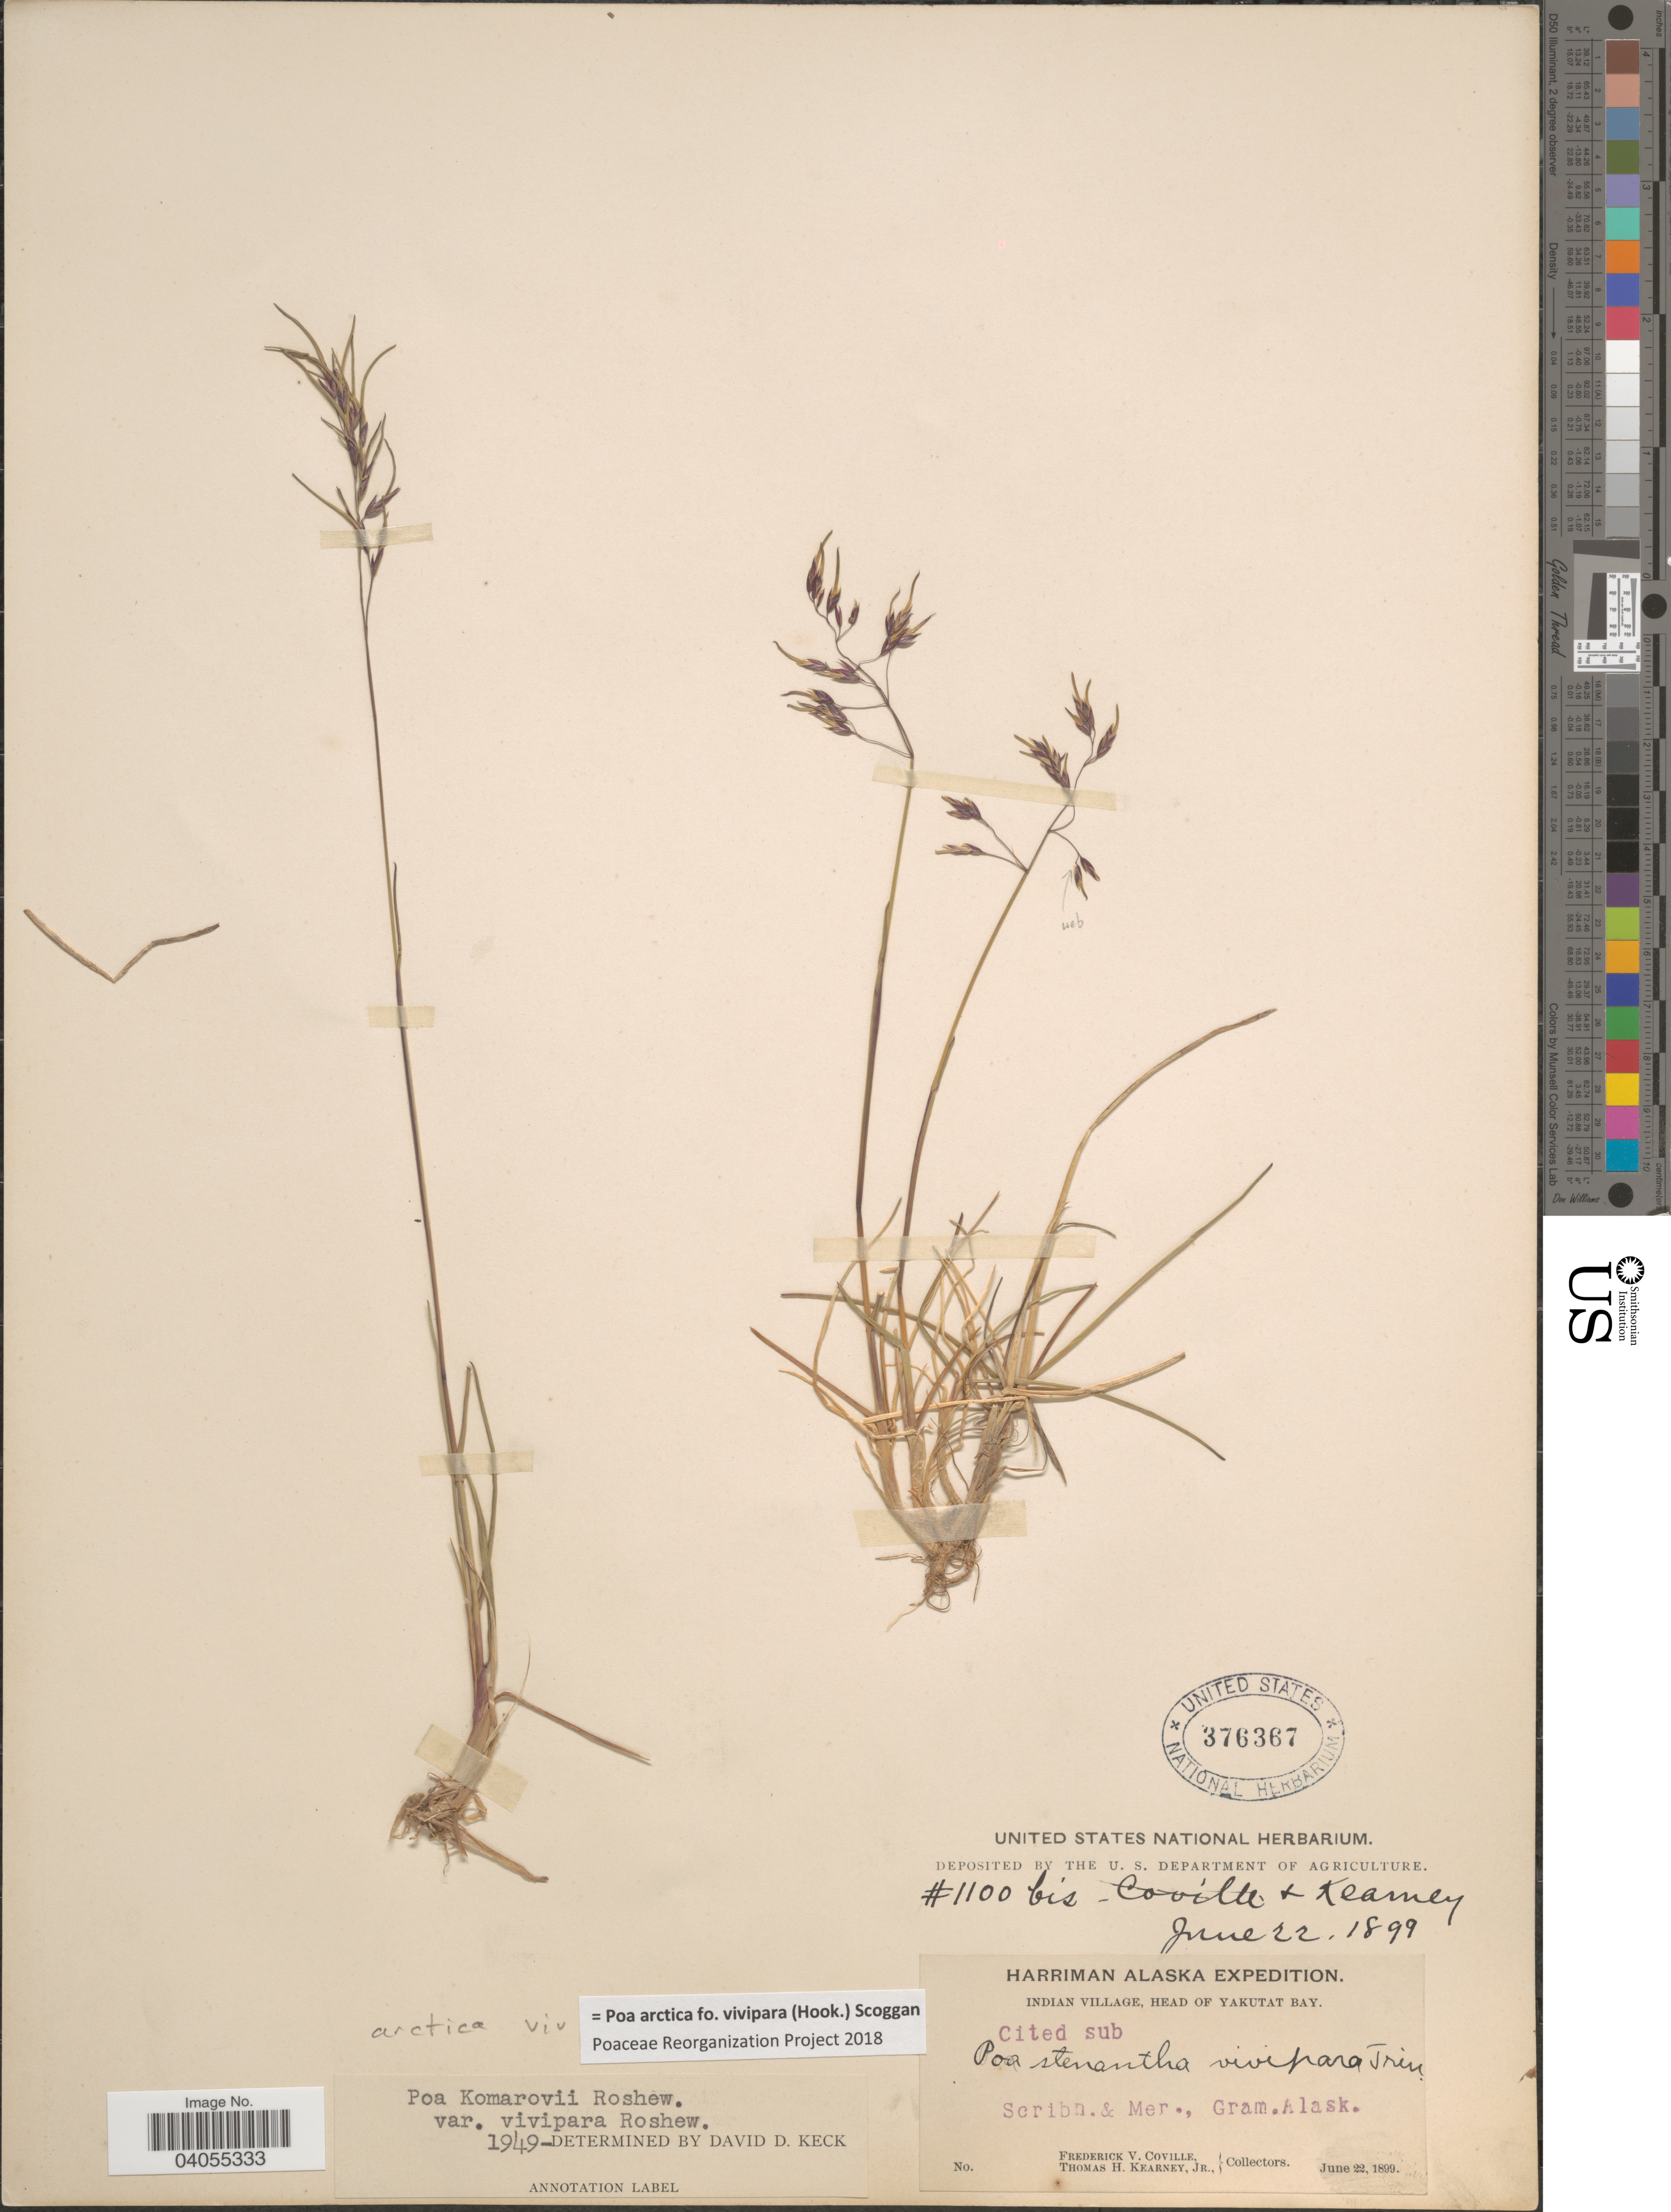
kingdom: Plantae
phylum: Tracheophyta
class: Liliopsida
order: Poales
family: Poaceae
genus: Poa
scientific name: Poa arctica f. vivipara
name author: (Hook.) Scoggan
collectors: F. V. Coville & T. H. Kearney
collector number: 1100bis?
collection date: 1899-06-22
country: United States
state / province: Alaska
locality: Indian Village, Head of Yakutat Bay.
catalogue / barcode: US 376367